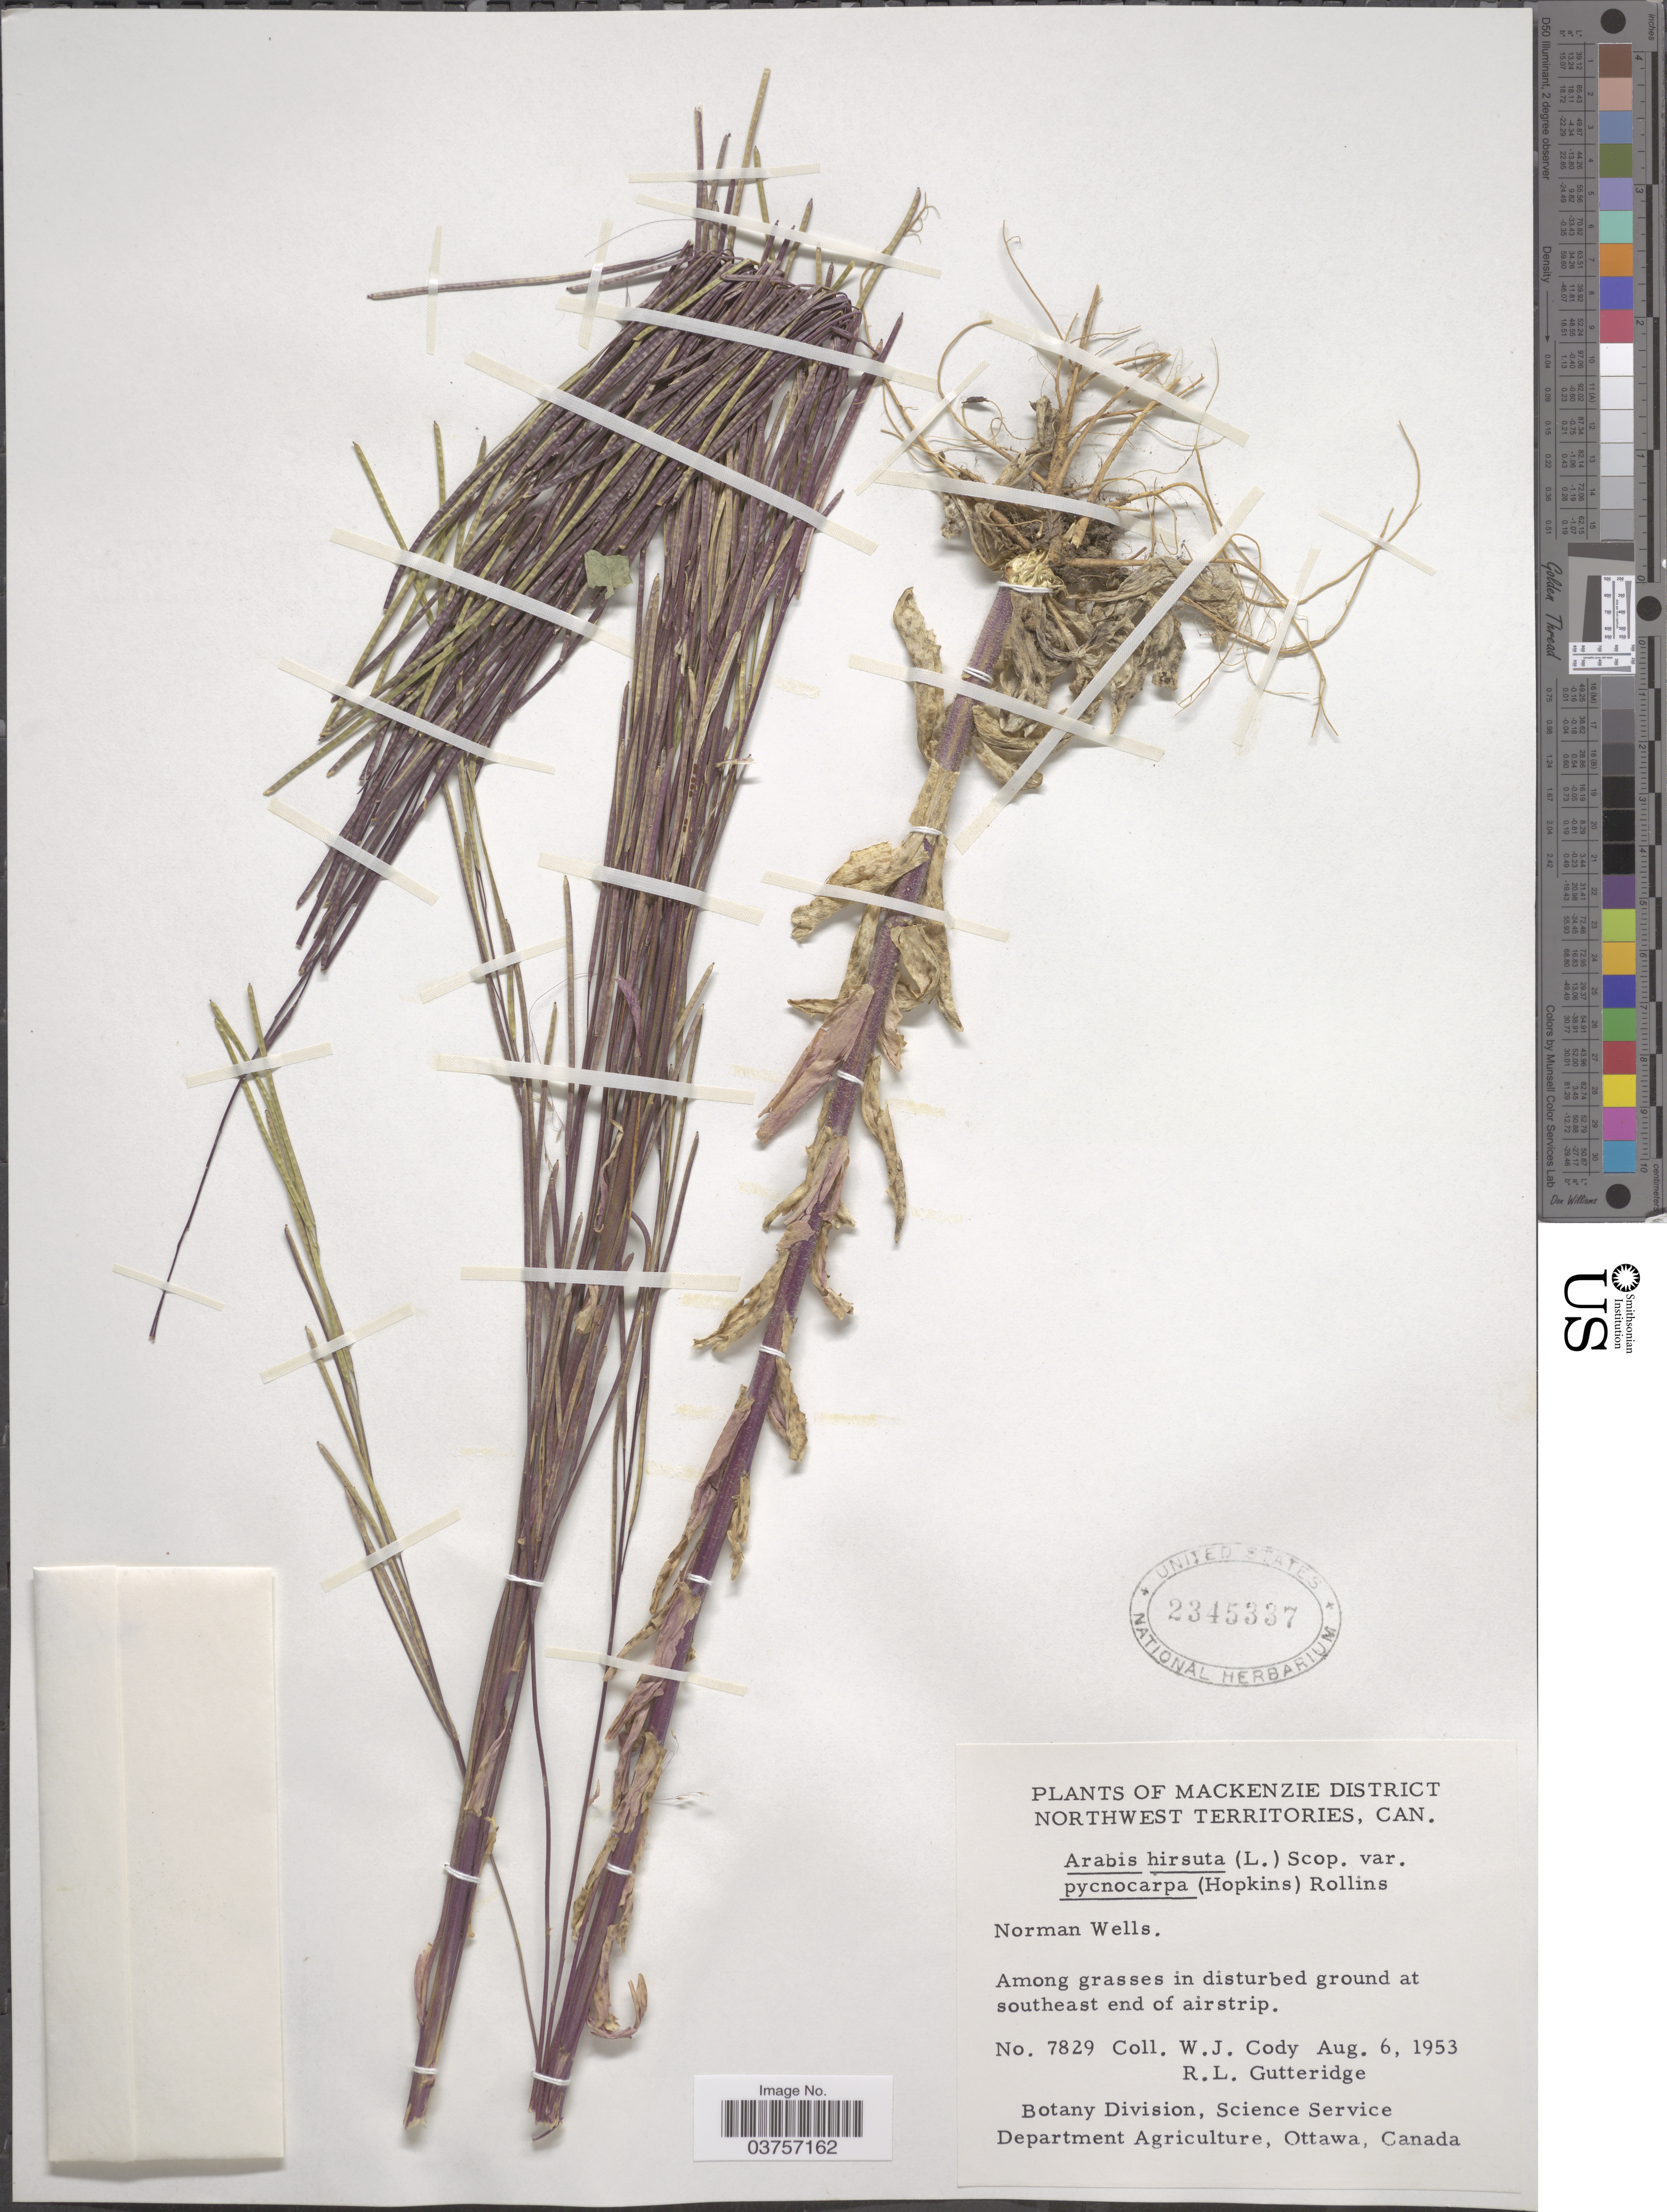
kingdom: Plantae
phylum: Tracheophyta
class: Magnoliopsida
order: Brassicales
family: Brassicaceae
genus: Arabis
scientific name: Arabis hirsuta var. pycnocarpa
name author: M. Hopkins & Rollins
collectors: W. Cody & R. Gutteridge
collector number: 7829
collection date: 1953-08-06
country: Canada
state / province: Northwest Territories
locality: Mackenzie District. Norman Wells. Among grasses in disturbed ground at southeast end of airstrip.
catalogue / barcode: US 2345337